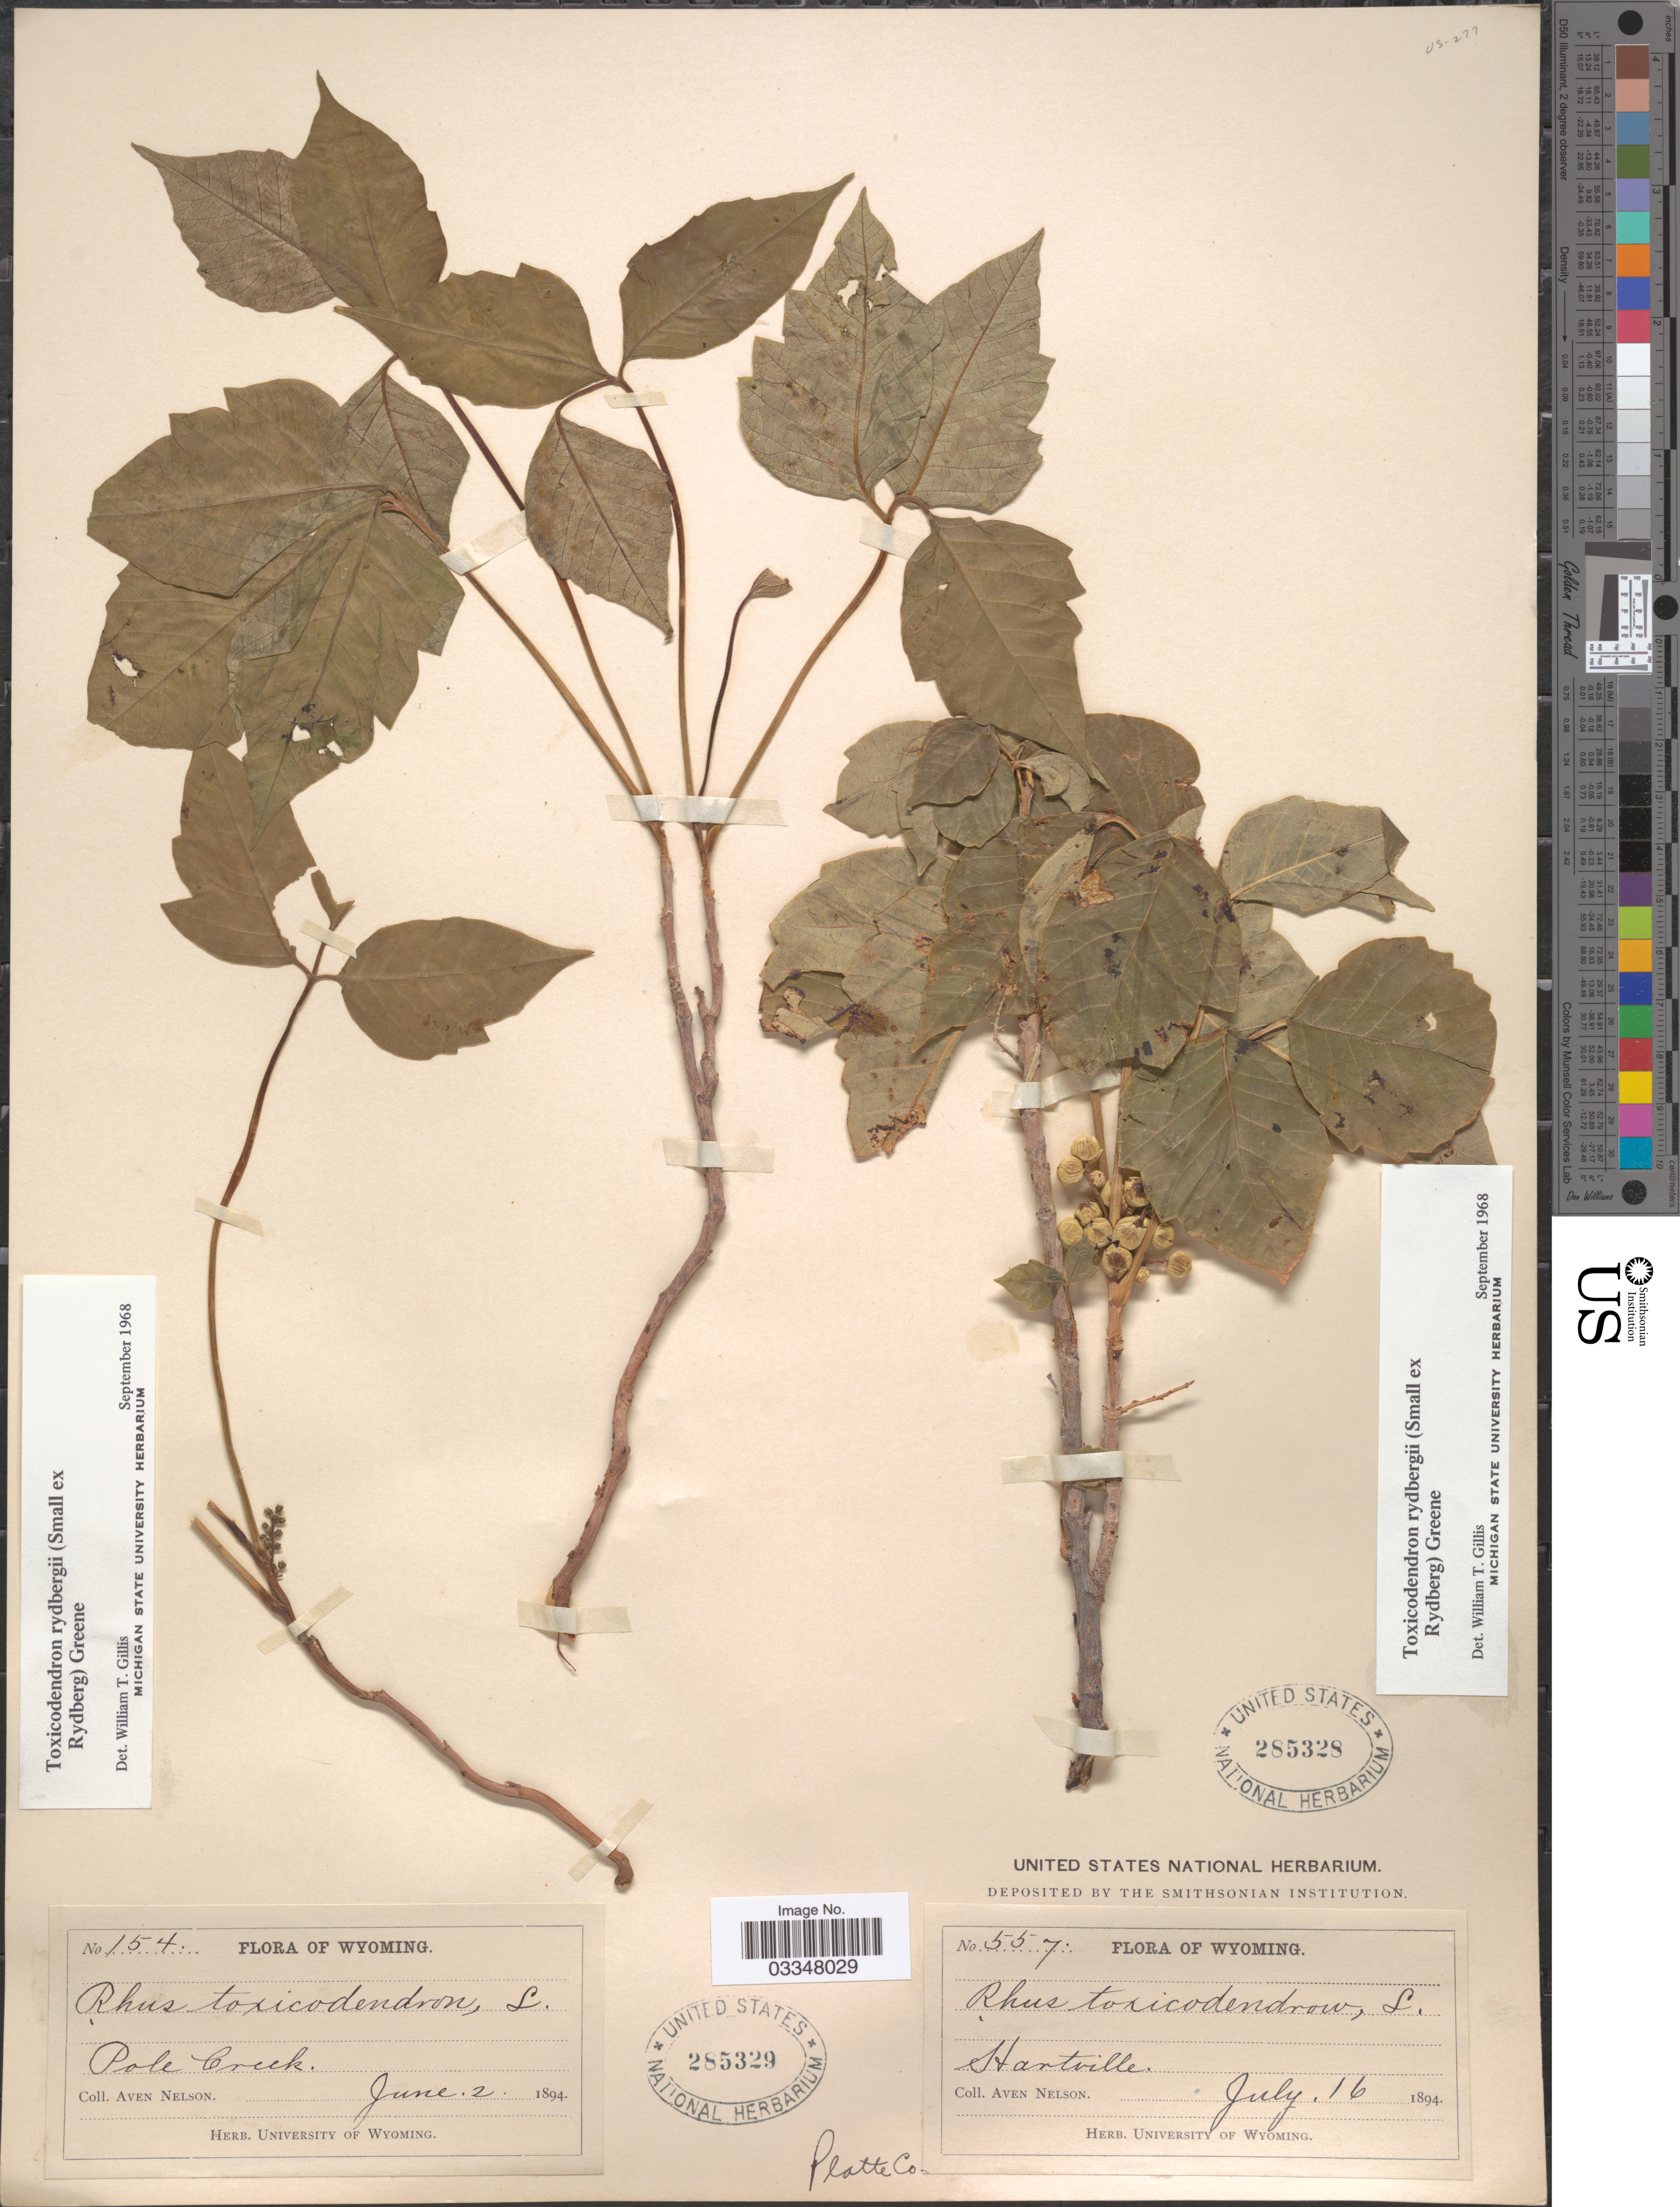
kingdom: Plantae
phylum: Tracheophyta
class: Magnoliopsida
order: Sapindales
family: Anacardiaceae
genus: Toxicodendron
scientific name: Toxicodendron radicans subsp. rydbergii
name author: (Small & Rydb.) Á. Löve & D. Löve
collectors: A. Nelson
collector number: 557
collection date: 1894-07-16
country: United States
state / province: Wyoming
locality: Hartville. Platte Co.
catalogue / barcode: US 285328